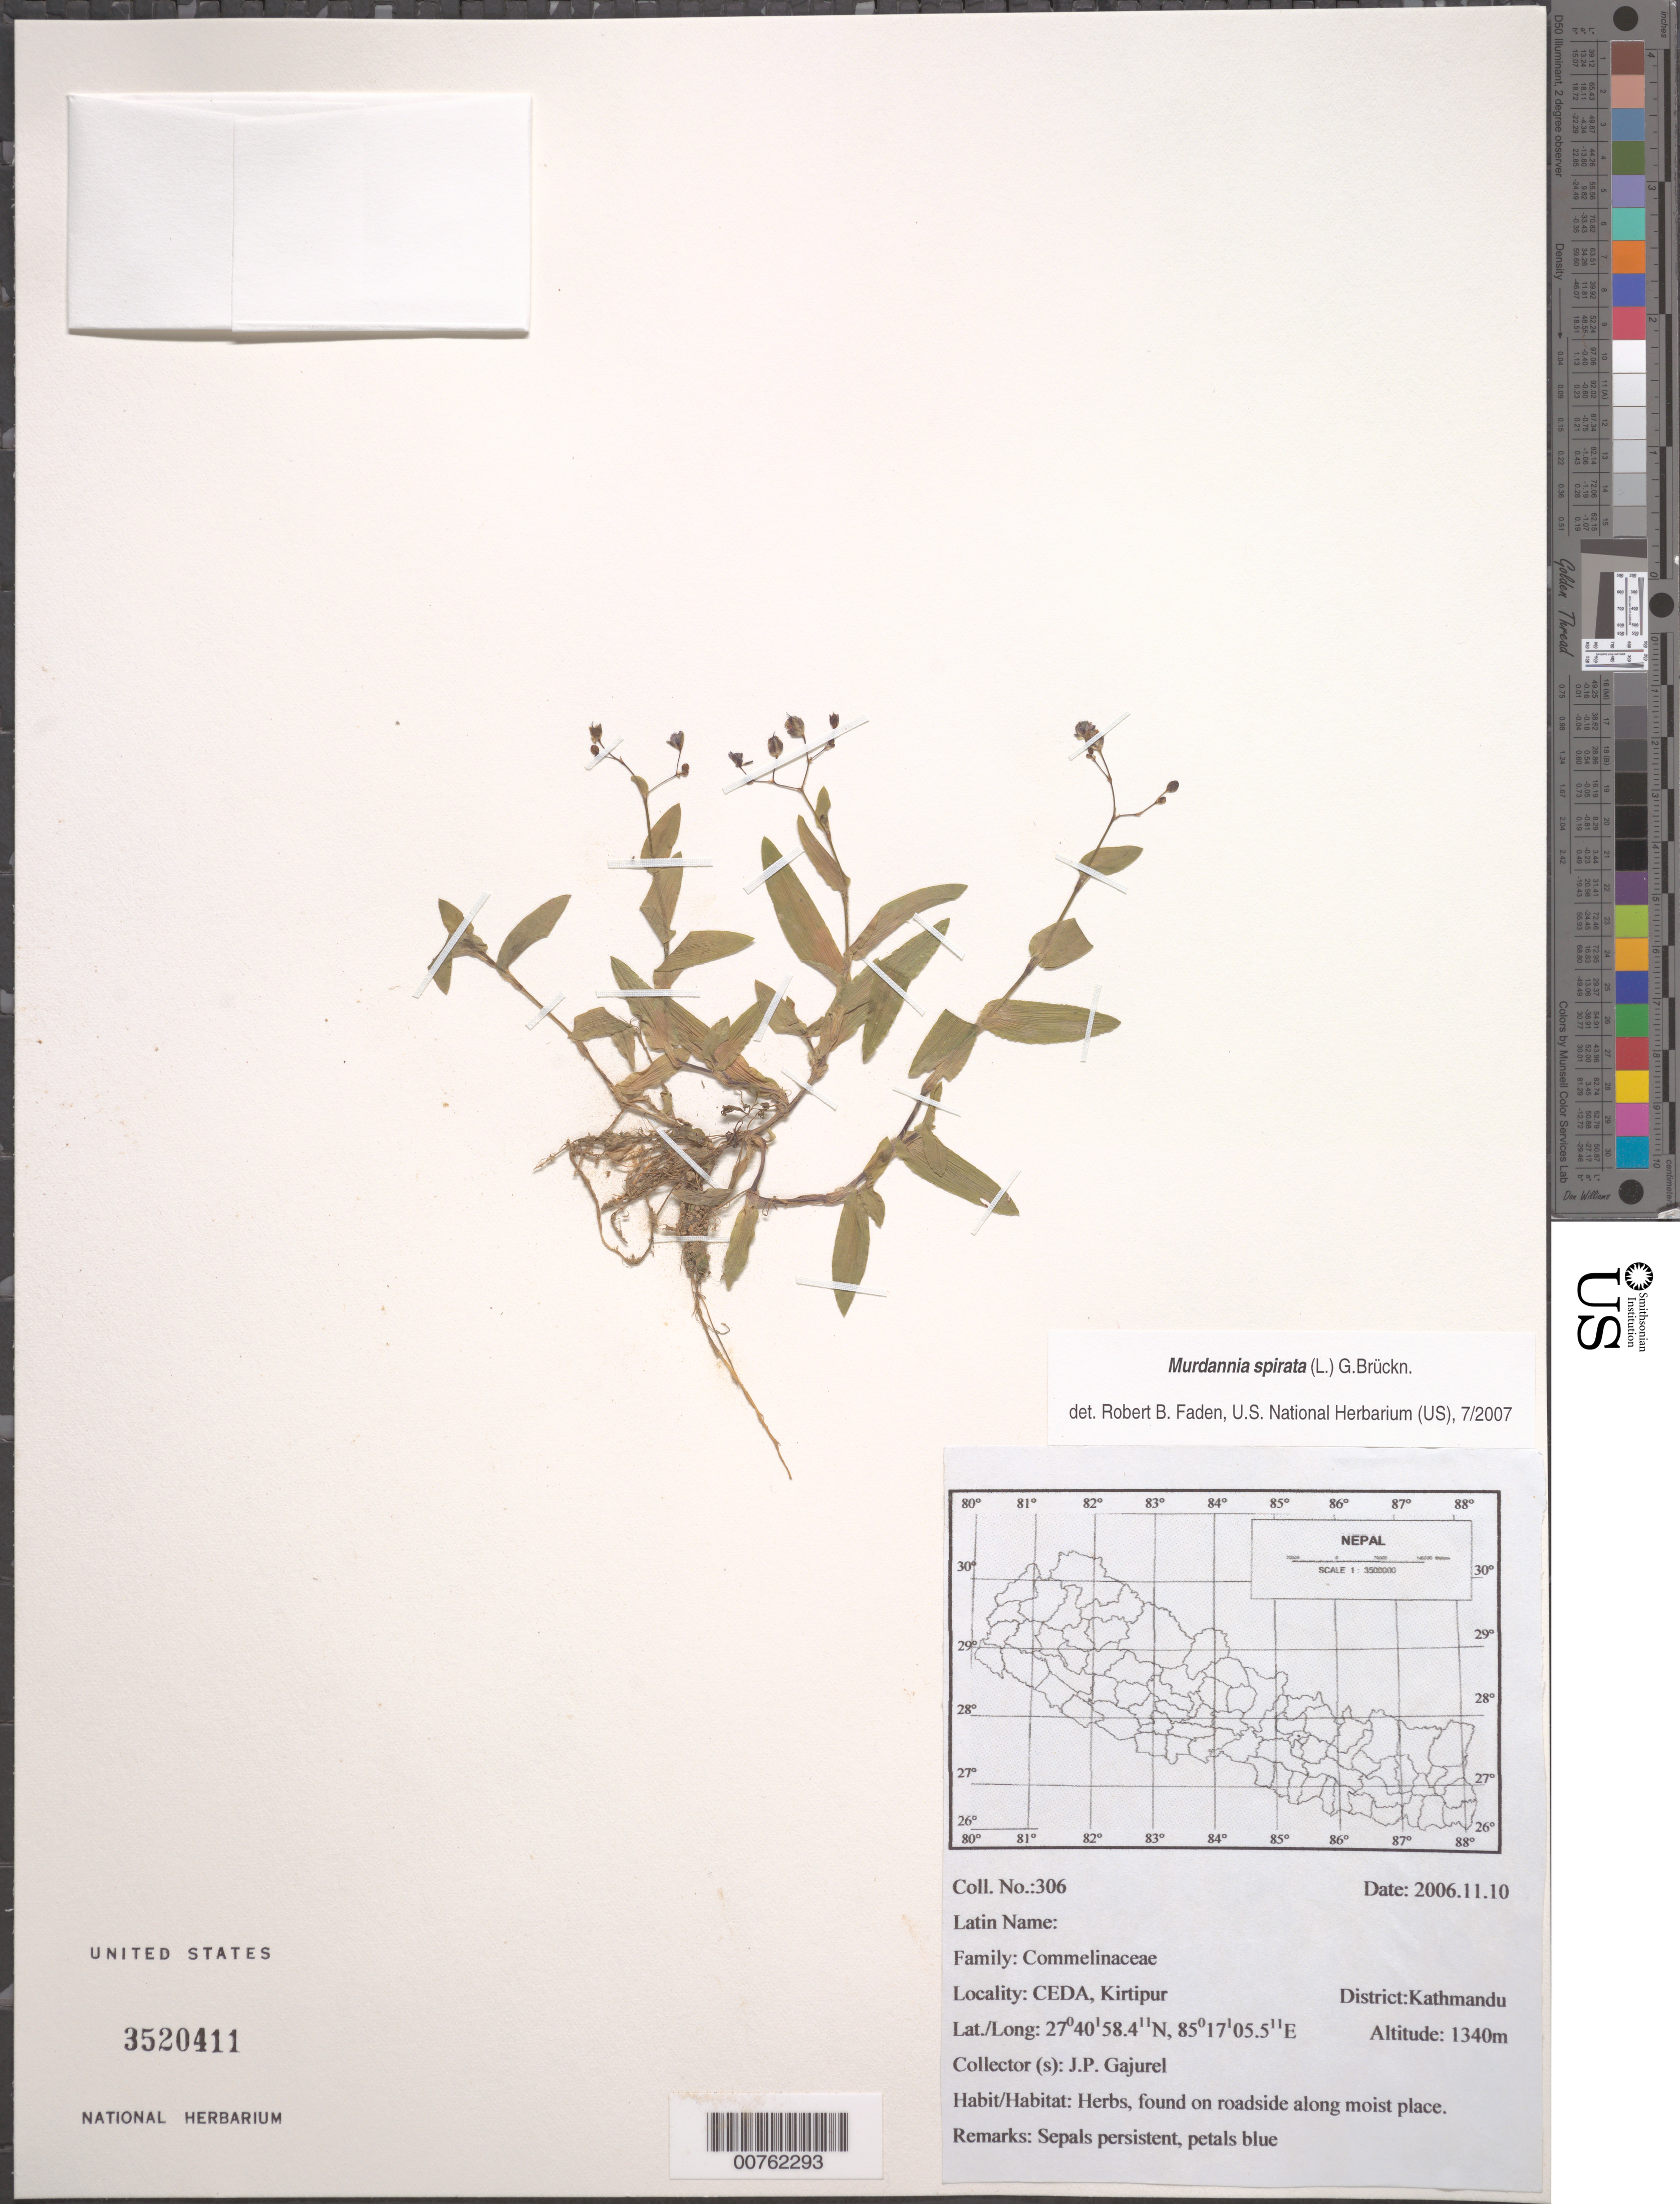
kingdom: Plantae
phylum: Tracheophyta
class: Liliopsida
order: Commelinales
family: Commelinaceae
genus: Murdannia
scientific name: Murdannia spirata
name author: (L.) G. Brückn.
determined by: Faden, Robert B., (US), Smithsonian Institution - National Museum of Natural History (UNITED STATES)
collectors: J. Gajurel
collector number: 306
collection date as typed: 10 Nov 2006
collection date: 2006-11-10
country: Nepal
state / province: Bagmati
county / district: Kathmandu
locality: CEDA, Kirtipur.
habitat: Herbs, found on roadside along moist place.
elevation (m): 1340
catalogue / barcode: US 3520411